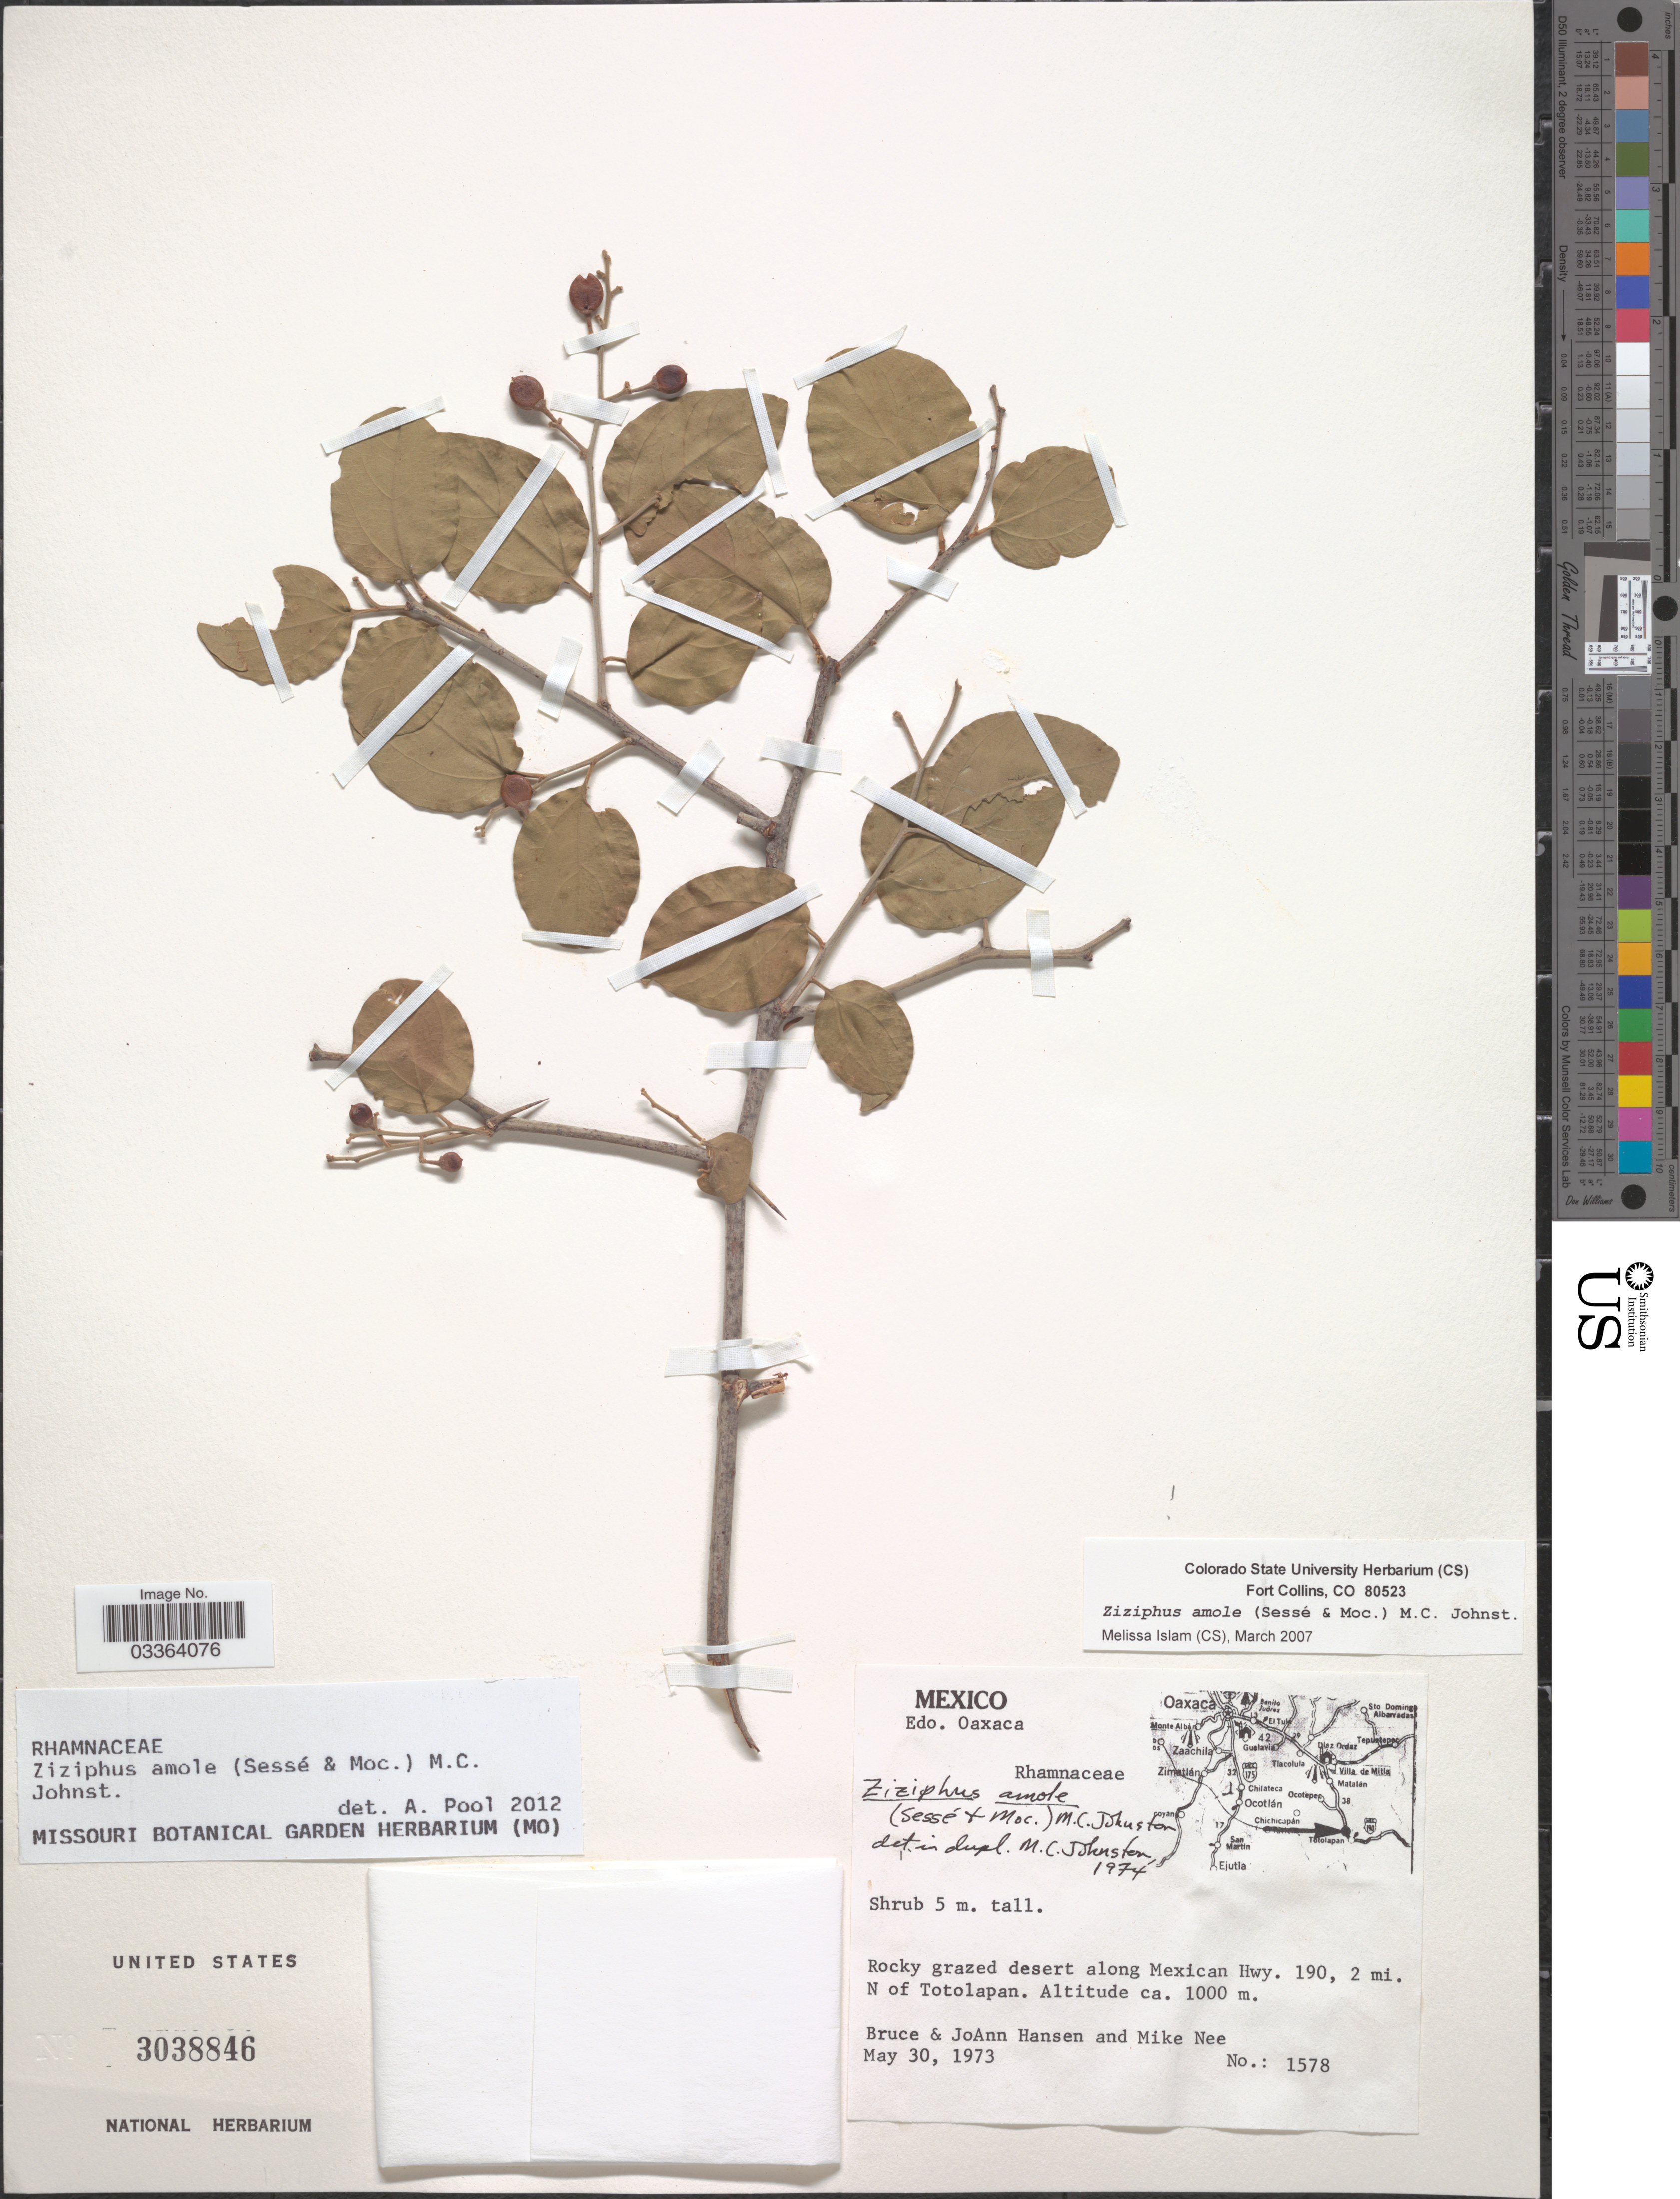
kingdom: Plantae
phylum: Tracheophyta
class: Magnoliopsida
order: Rosales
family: Rhamnaceae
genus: Sarcomphalus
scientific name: Sarcomphalus amole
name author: (Sessé & Moc.) Hauenschild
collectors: B. Hansen, J. Hansen & M. Nee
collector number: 1578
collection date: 1973-05-30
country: Mexico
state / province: Oaxaca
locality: Rocky grazed desert along Mexican Hwy. 190, 2 mi. N of Totolapan.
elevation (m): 1000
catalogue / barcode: US 3038846